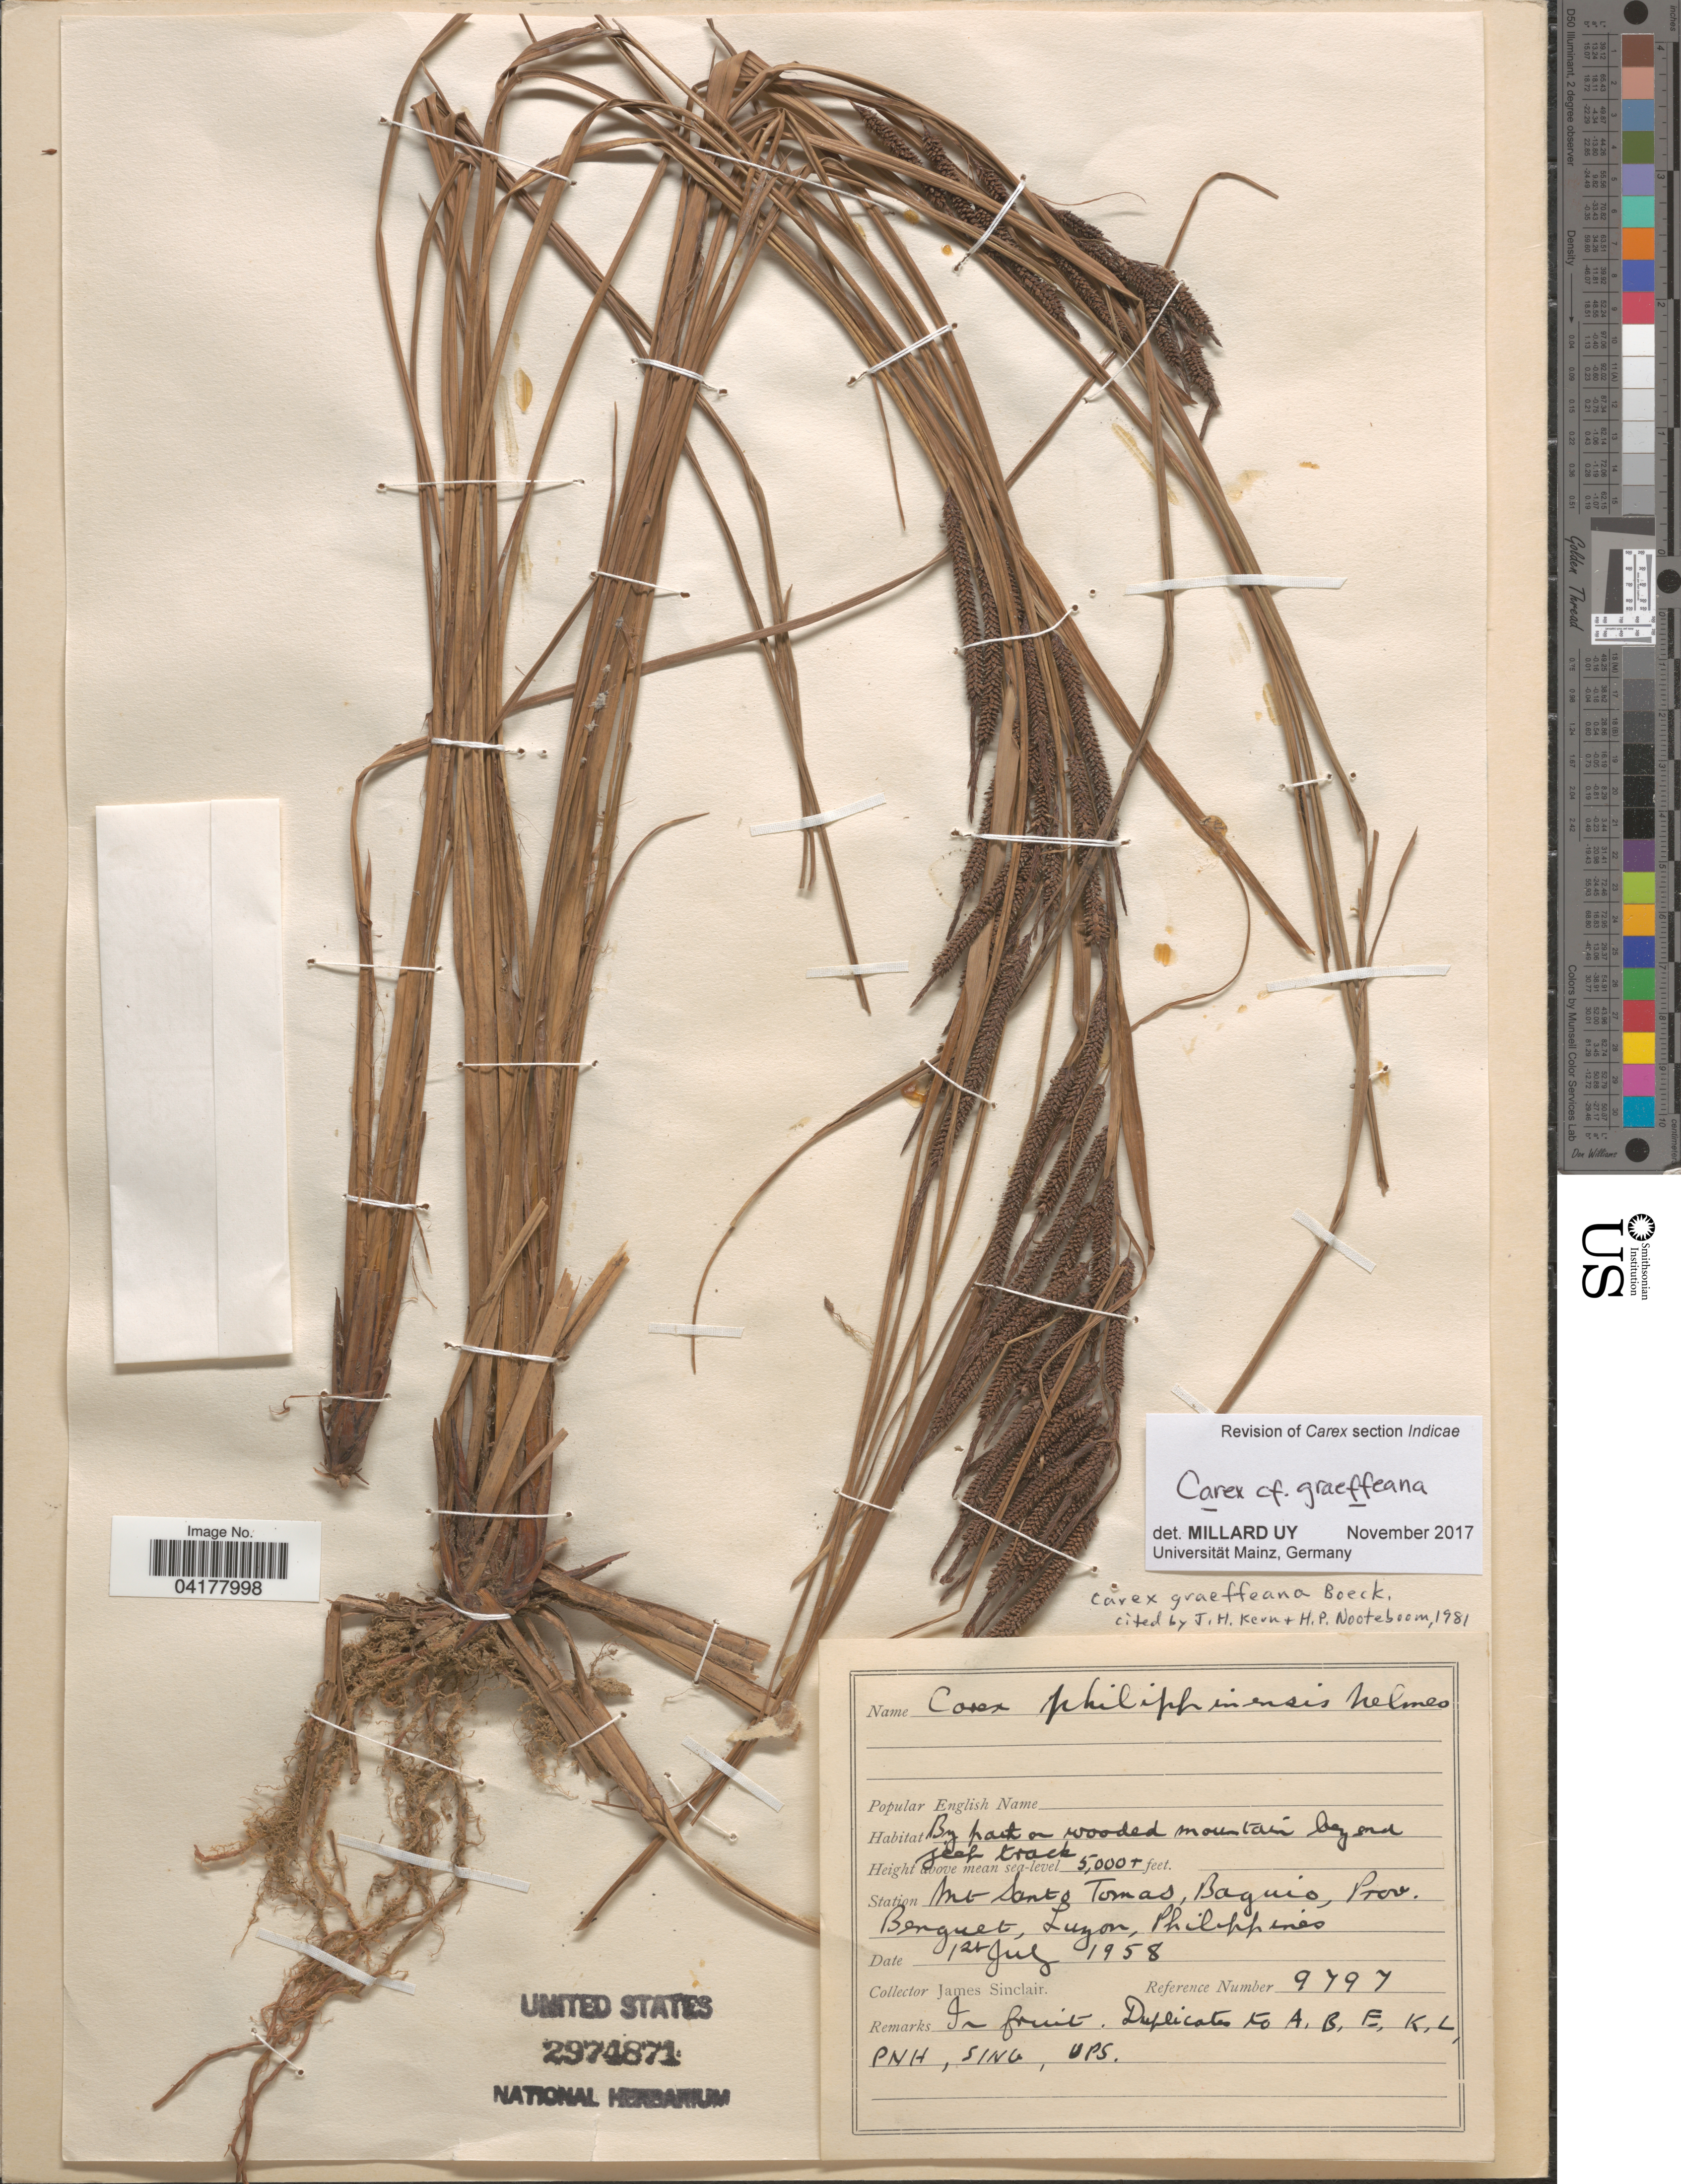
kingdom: Plantae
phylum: Tracheophyta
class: Liliopsida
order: Poales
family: Cyperaceae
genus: Carex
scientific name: Carex graeffeana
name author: Boeckeler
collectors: J. Sinclair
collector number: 9797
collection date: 1958-07-12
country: Philippines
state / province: Cordillera (Administrative Region)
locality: Station Mt Santo Tomas, Baguio, Prov. Benguet, Luzon.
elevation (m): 1524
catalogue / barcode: US 2974871